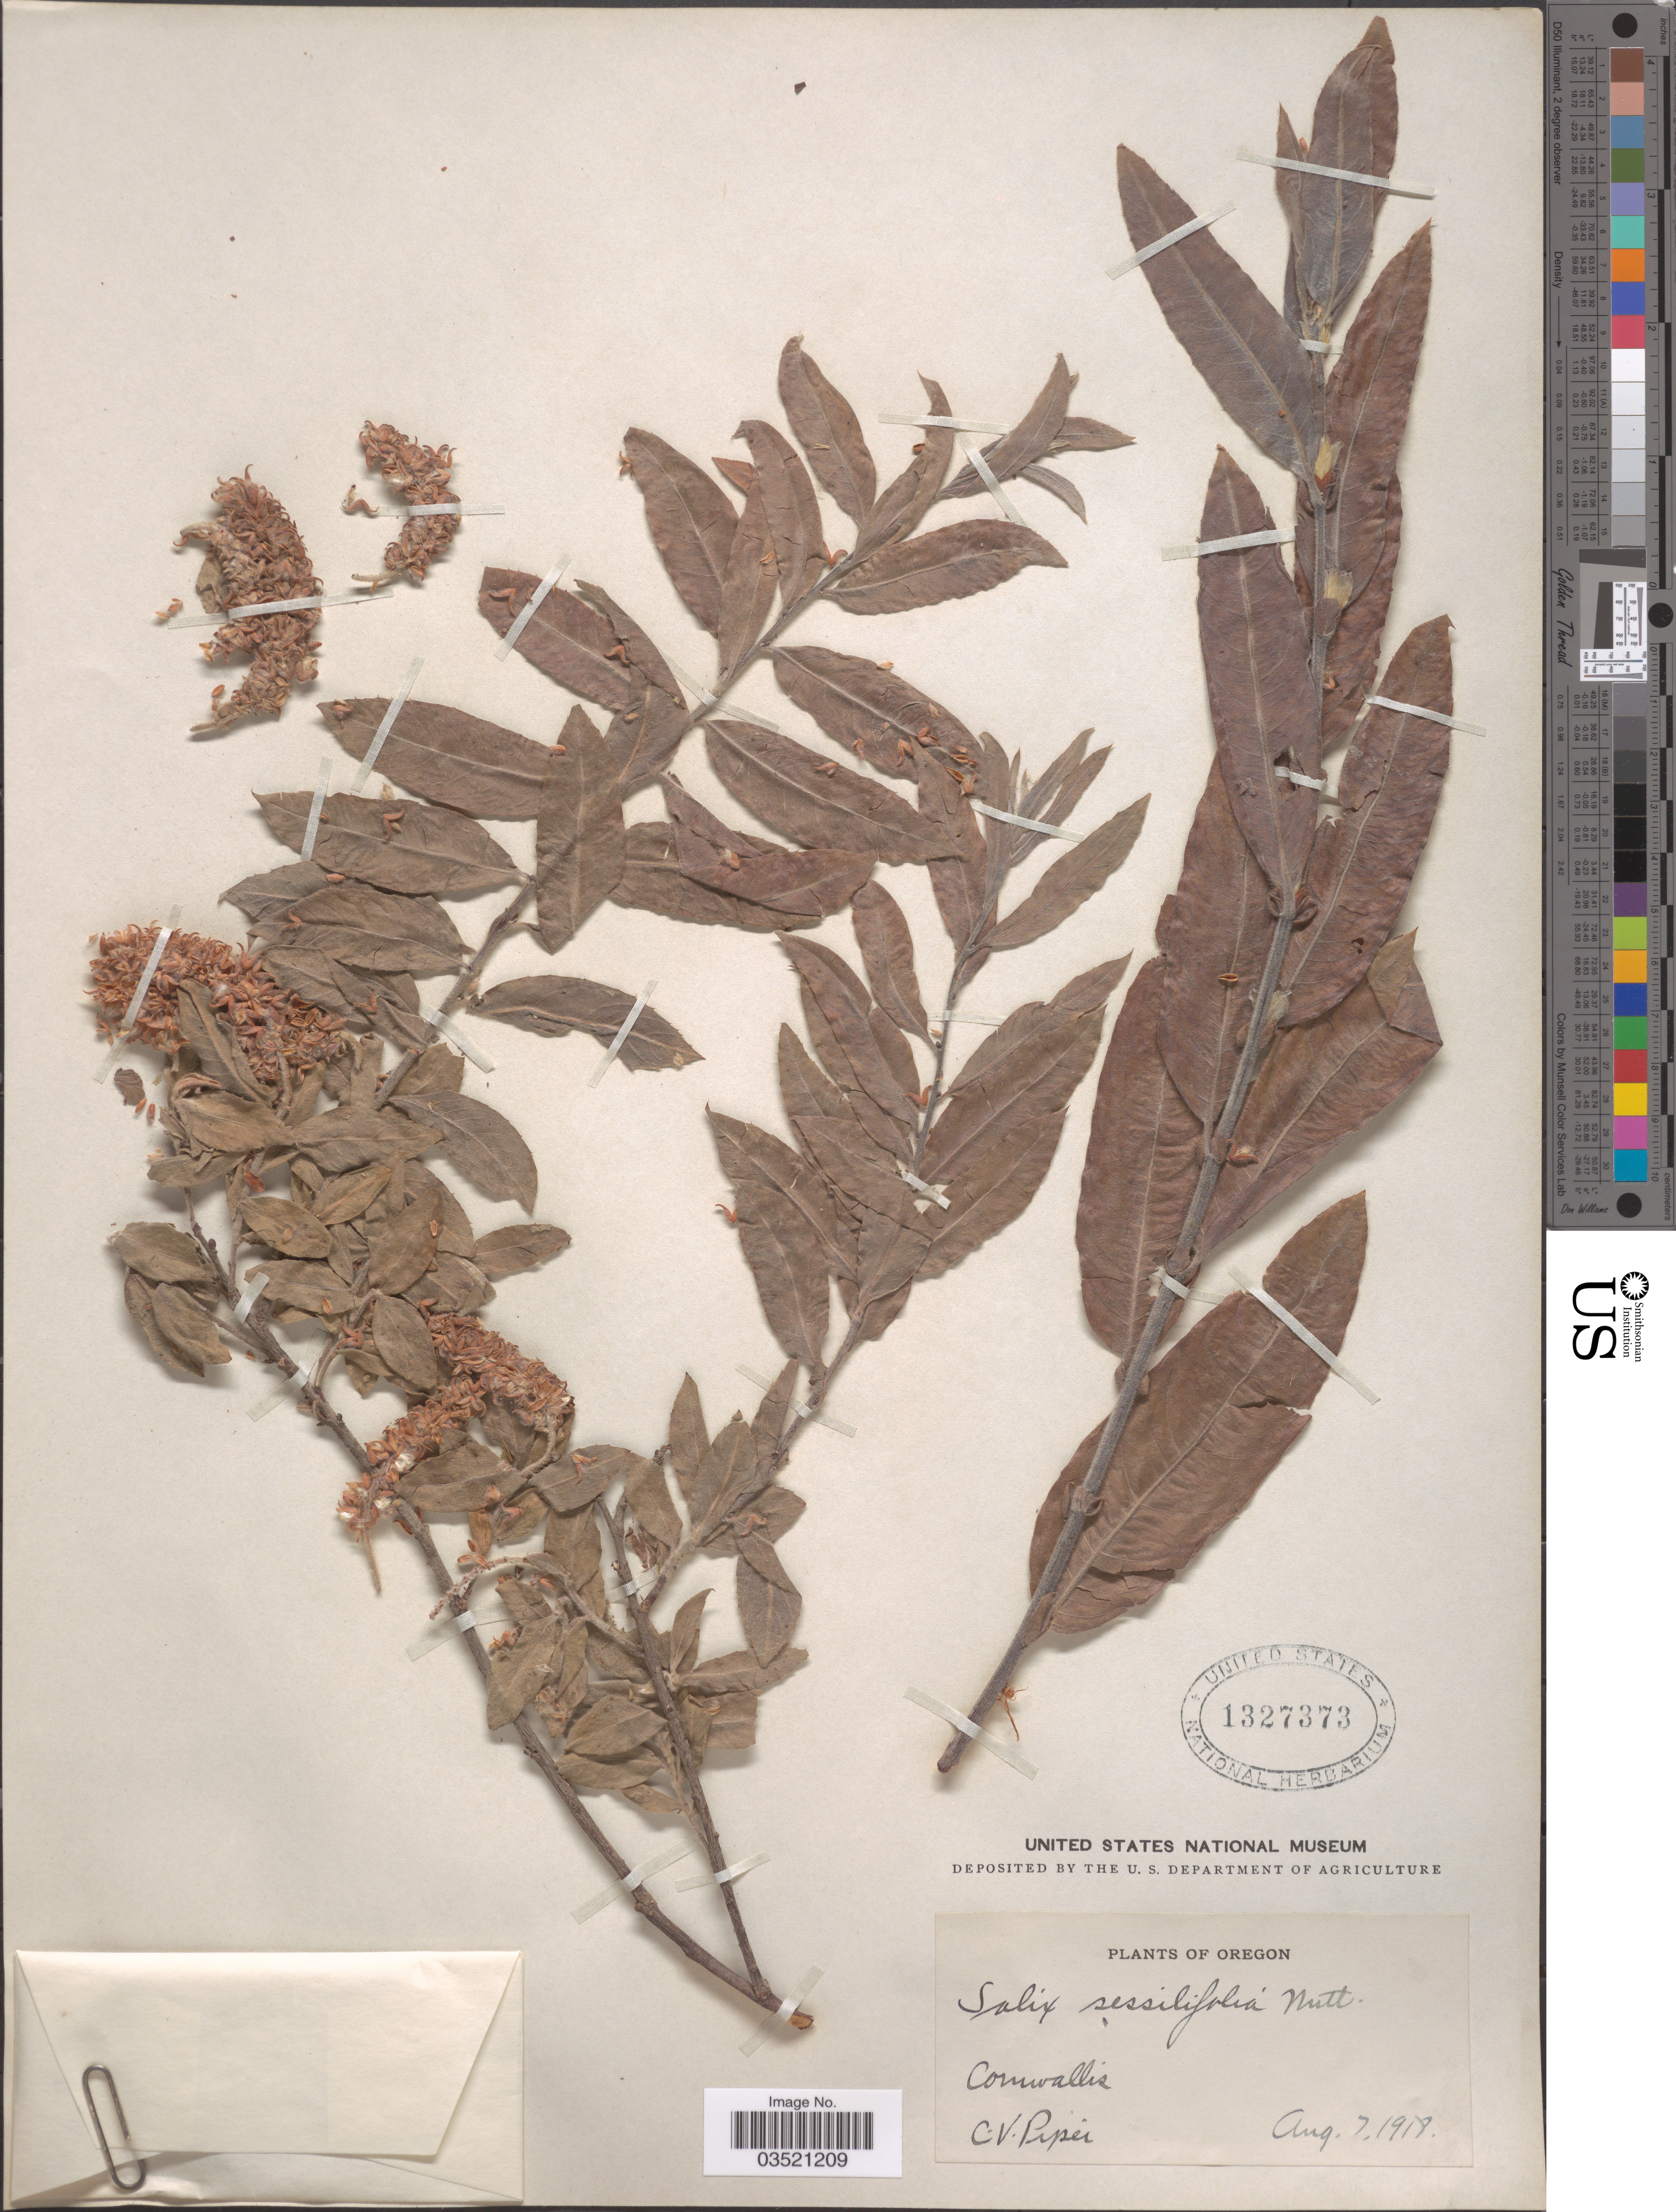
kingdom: Plantae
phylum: Tracheophyta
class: Magnoliopsida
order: Malpighiales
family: Salicaceae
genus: Salix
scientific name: Salix sessilifolia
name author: Nutt.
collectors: C. V. Piper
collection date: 1918-08-07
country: United States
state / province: Oregon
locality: Corvallis.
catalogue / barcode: US 1327373